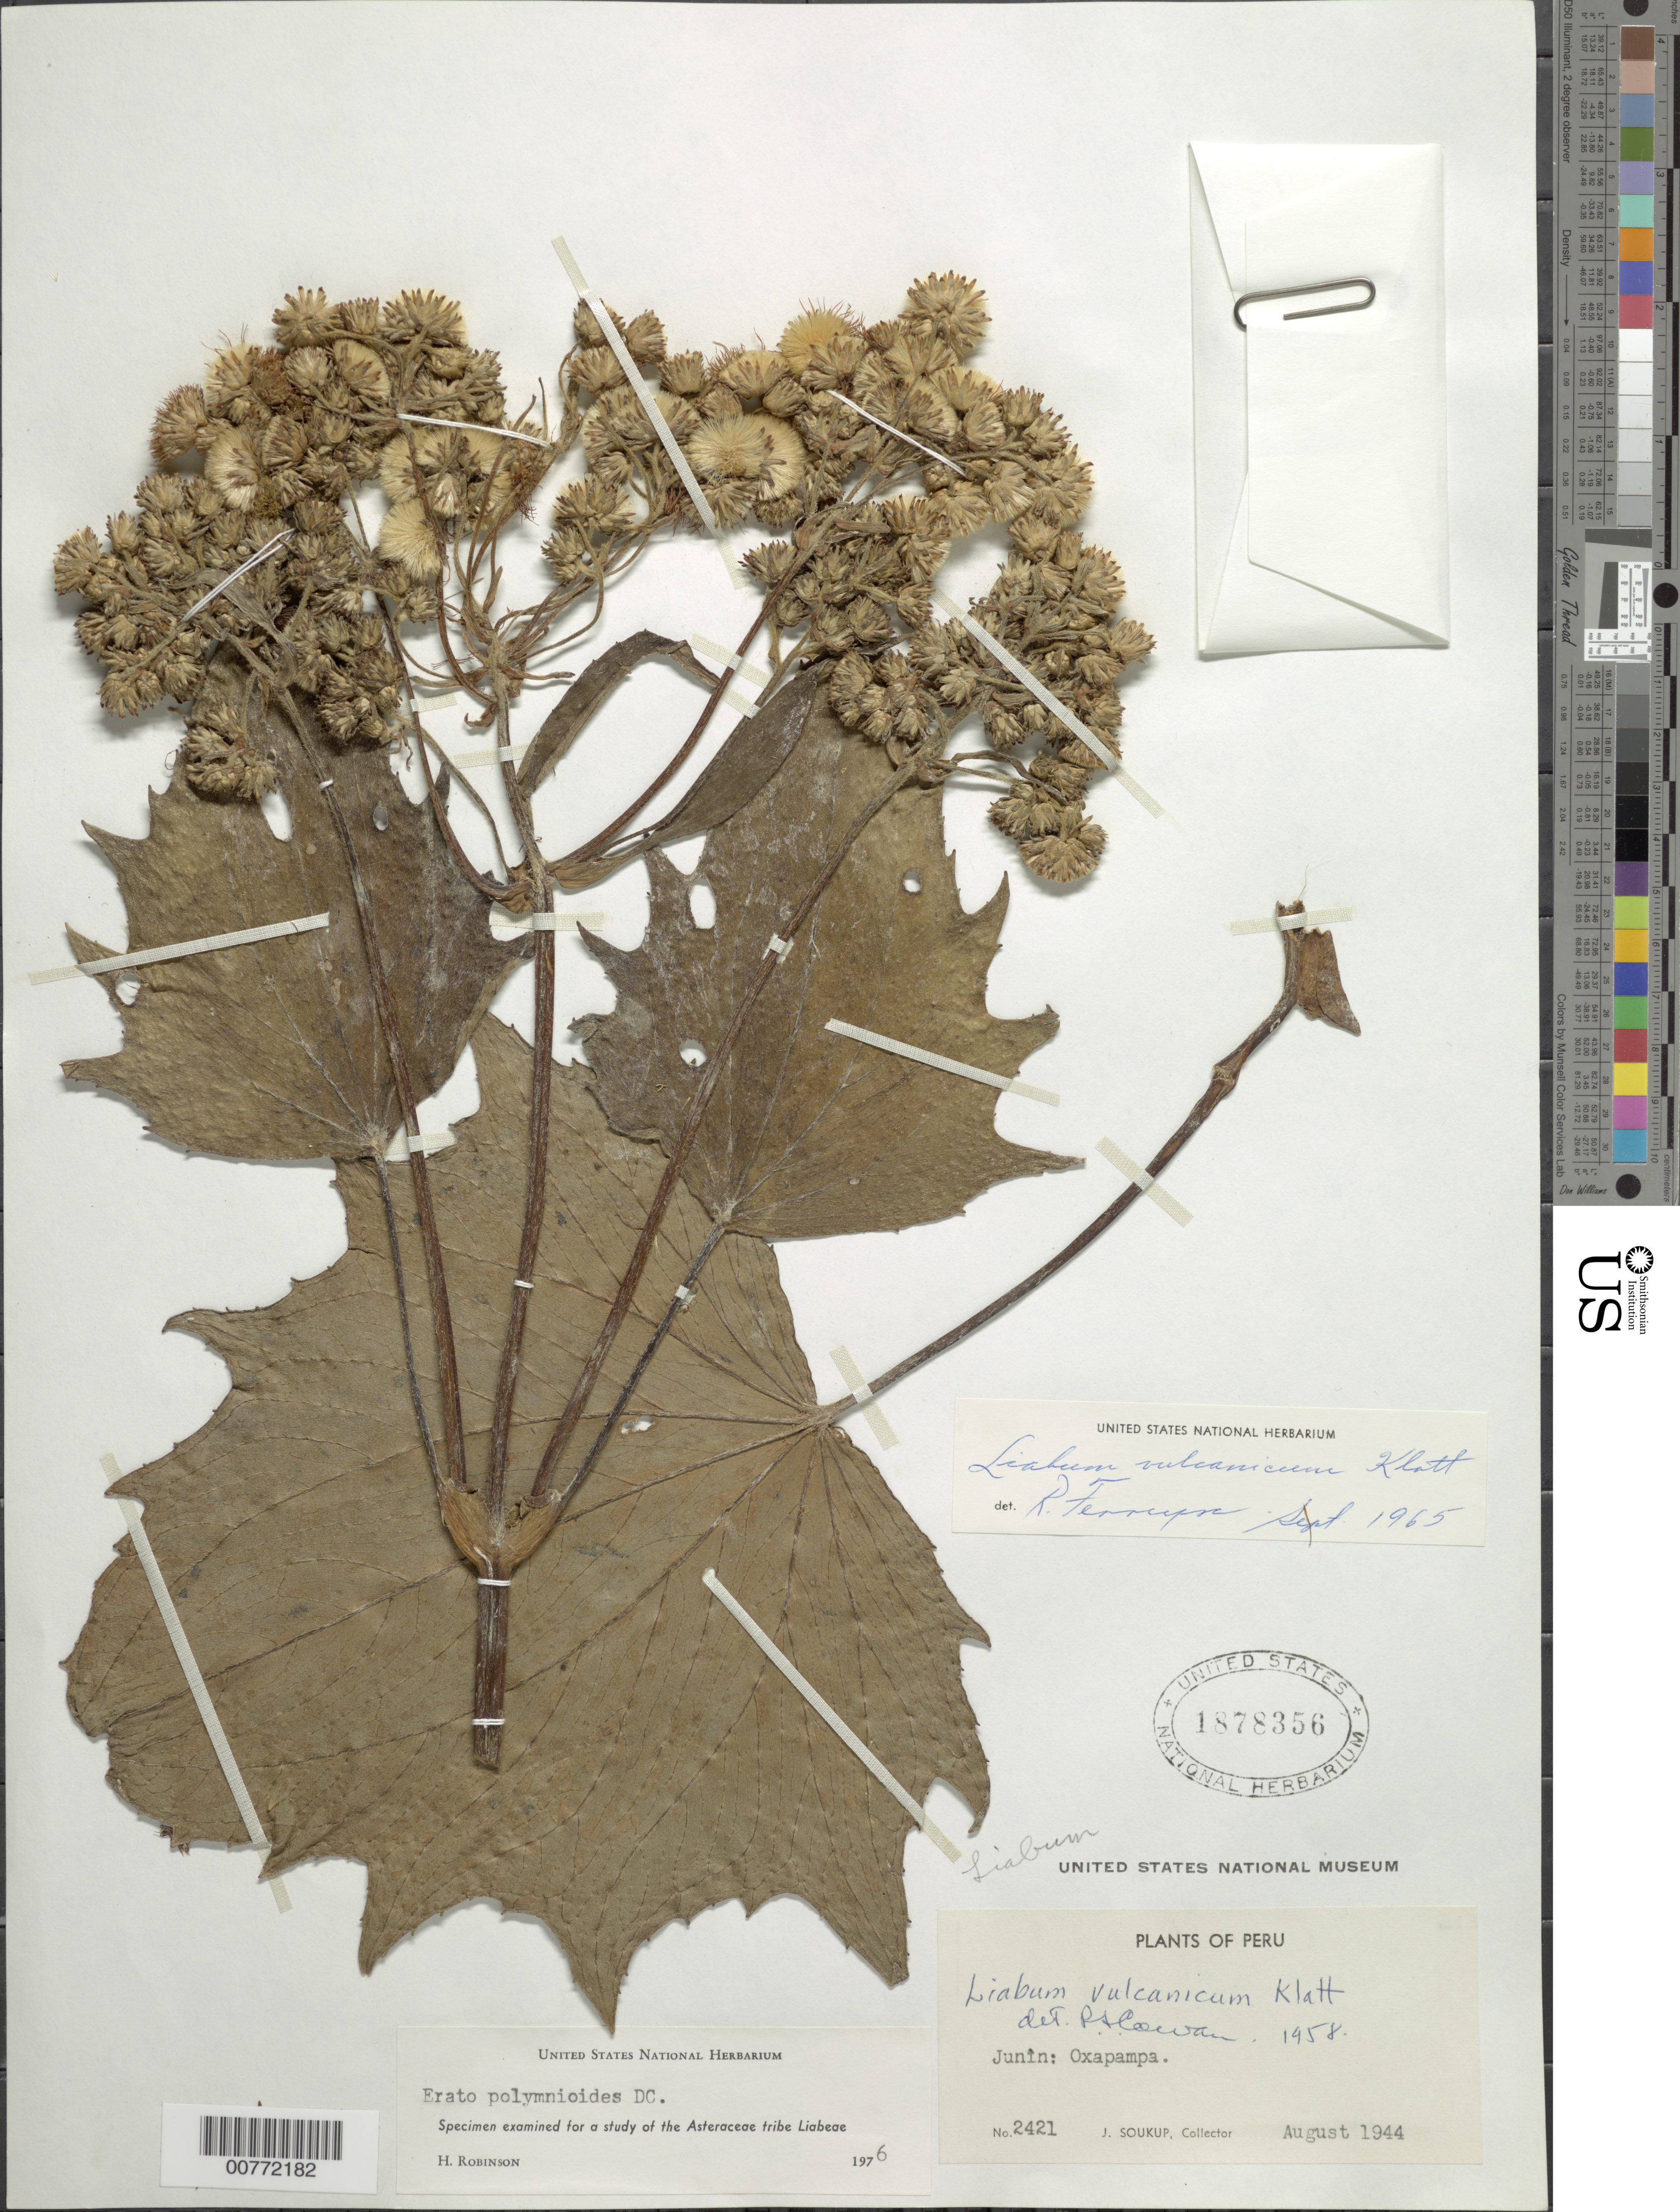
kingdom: Plantae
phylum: Tracheophyta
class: Magnoliopsida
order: Asterales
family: Asteraceae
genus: Erato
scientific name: Erato polymnioides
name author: DC.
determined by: Robinson, Harold E., (US)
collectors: J. J. Soukup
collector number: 2421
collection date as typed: August 1944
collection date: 1944-08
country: Peru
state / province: Junín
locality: Oxapampa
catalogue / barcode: US 1878356